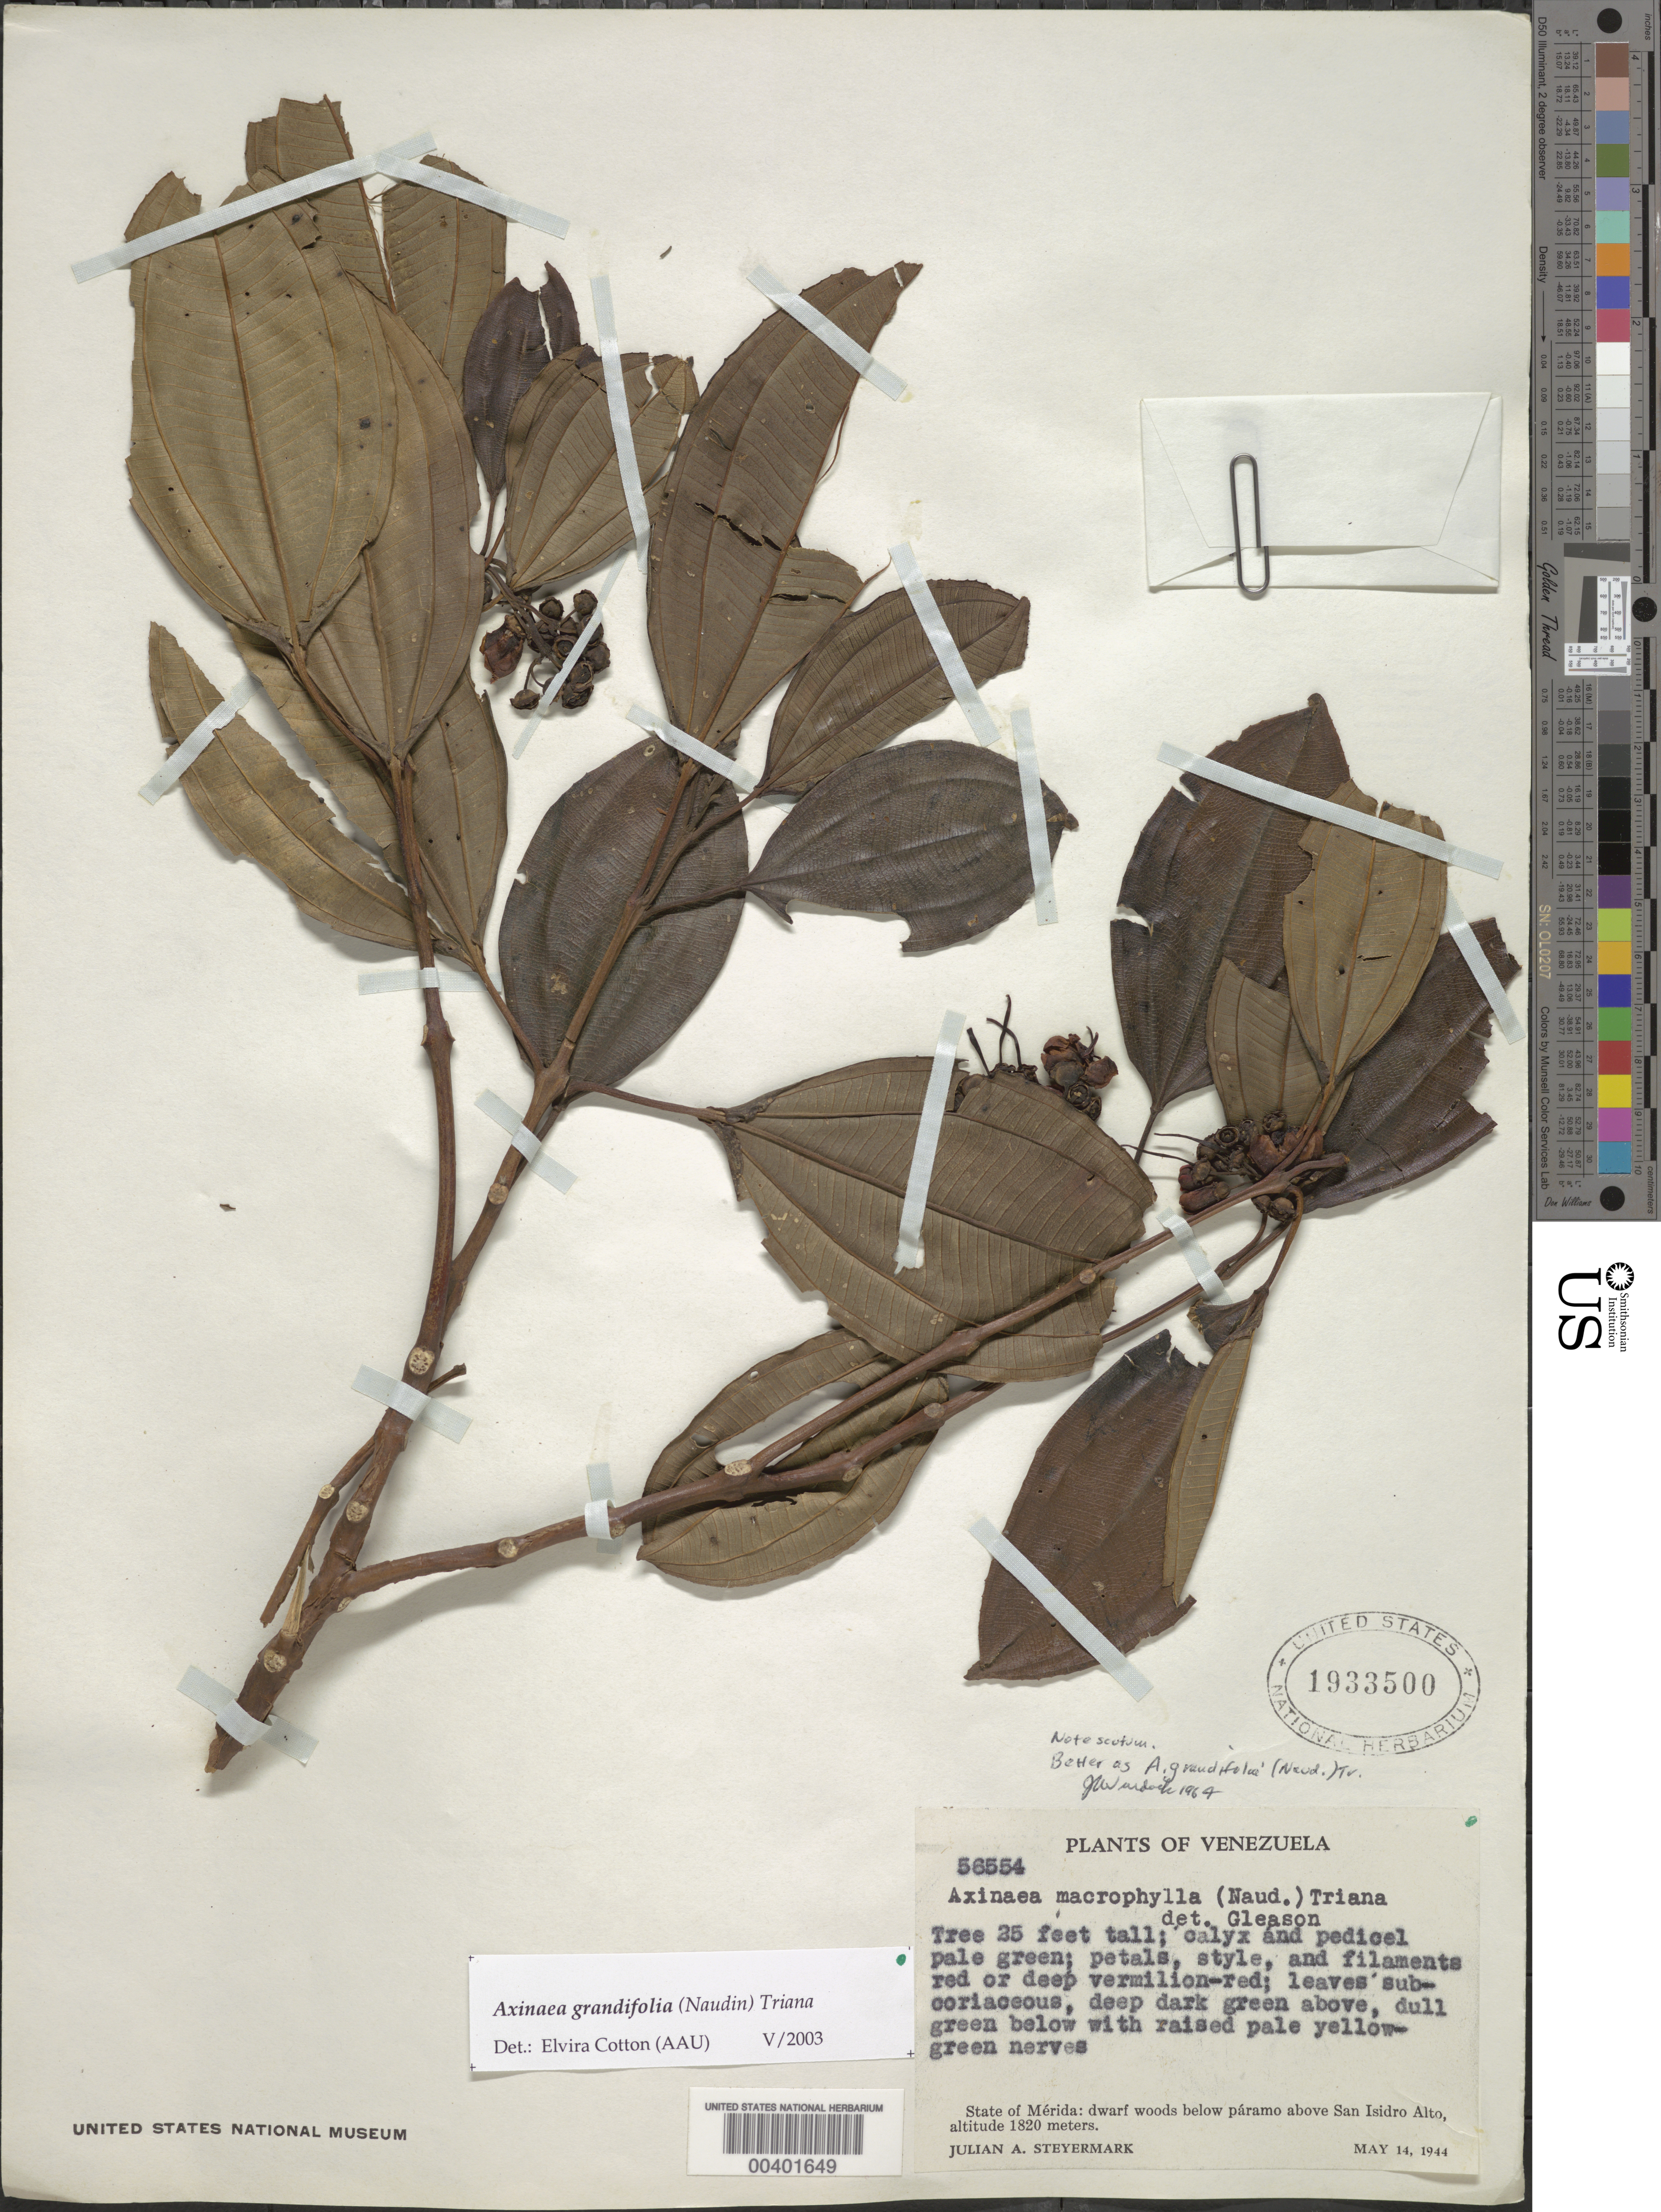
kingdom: Plantae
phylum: Tracheophyta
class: Magnoliopsida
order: Myrtales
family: Melastomataceae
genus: Axinaea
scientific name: Axinaea macrophylla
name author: (Naudin) Triana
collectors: J. Steyermark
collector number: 56554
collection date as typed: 14 May 1944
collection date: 1944-05-14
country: Venezuela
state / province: Mérida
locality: Above san isidro alto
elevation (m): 1820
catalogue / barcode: US 1933500